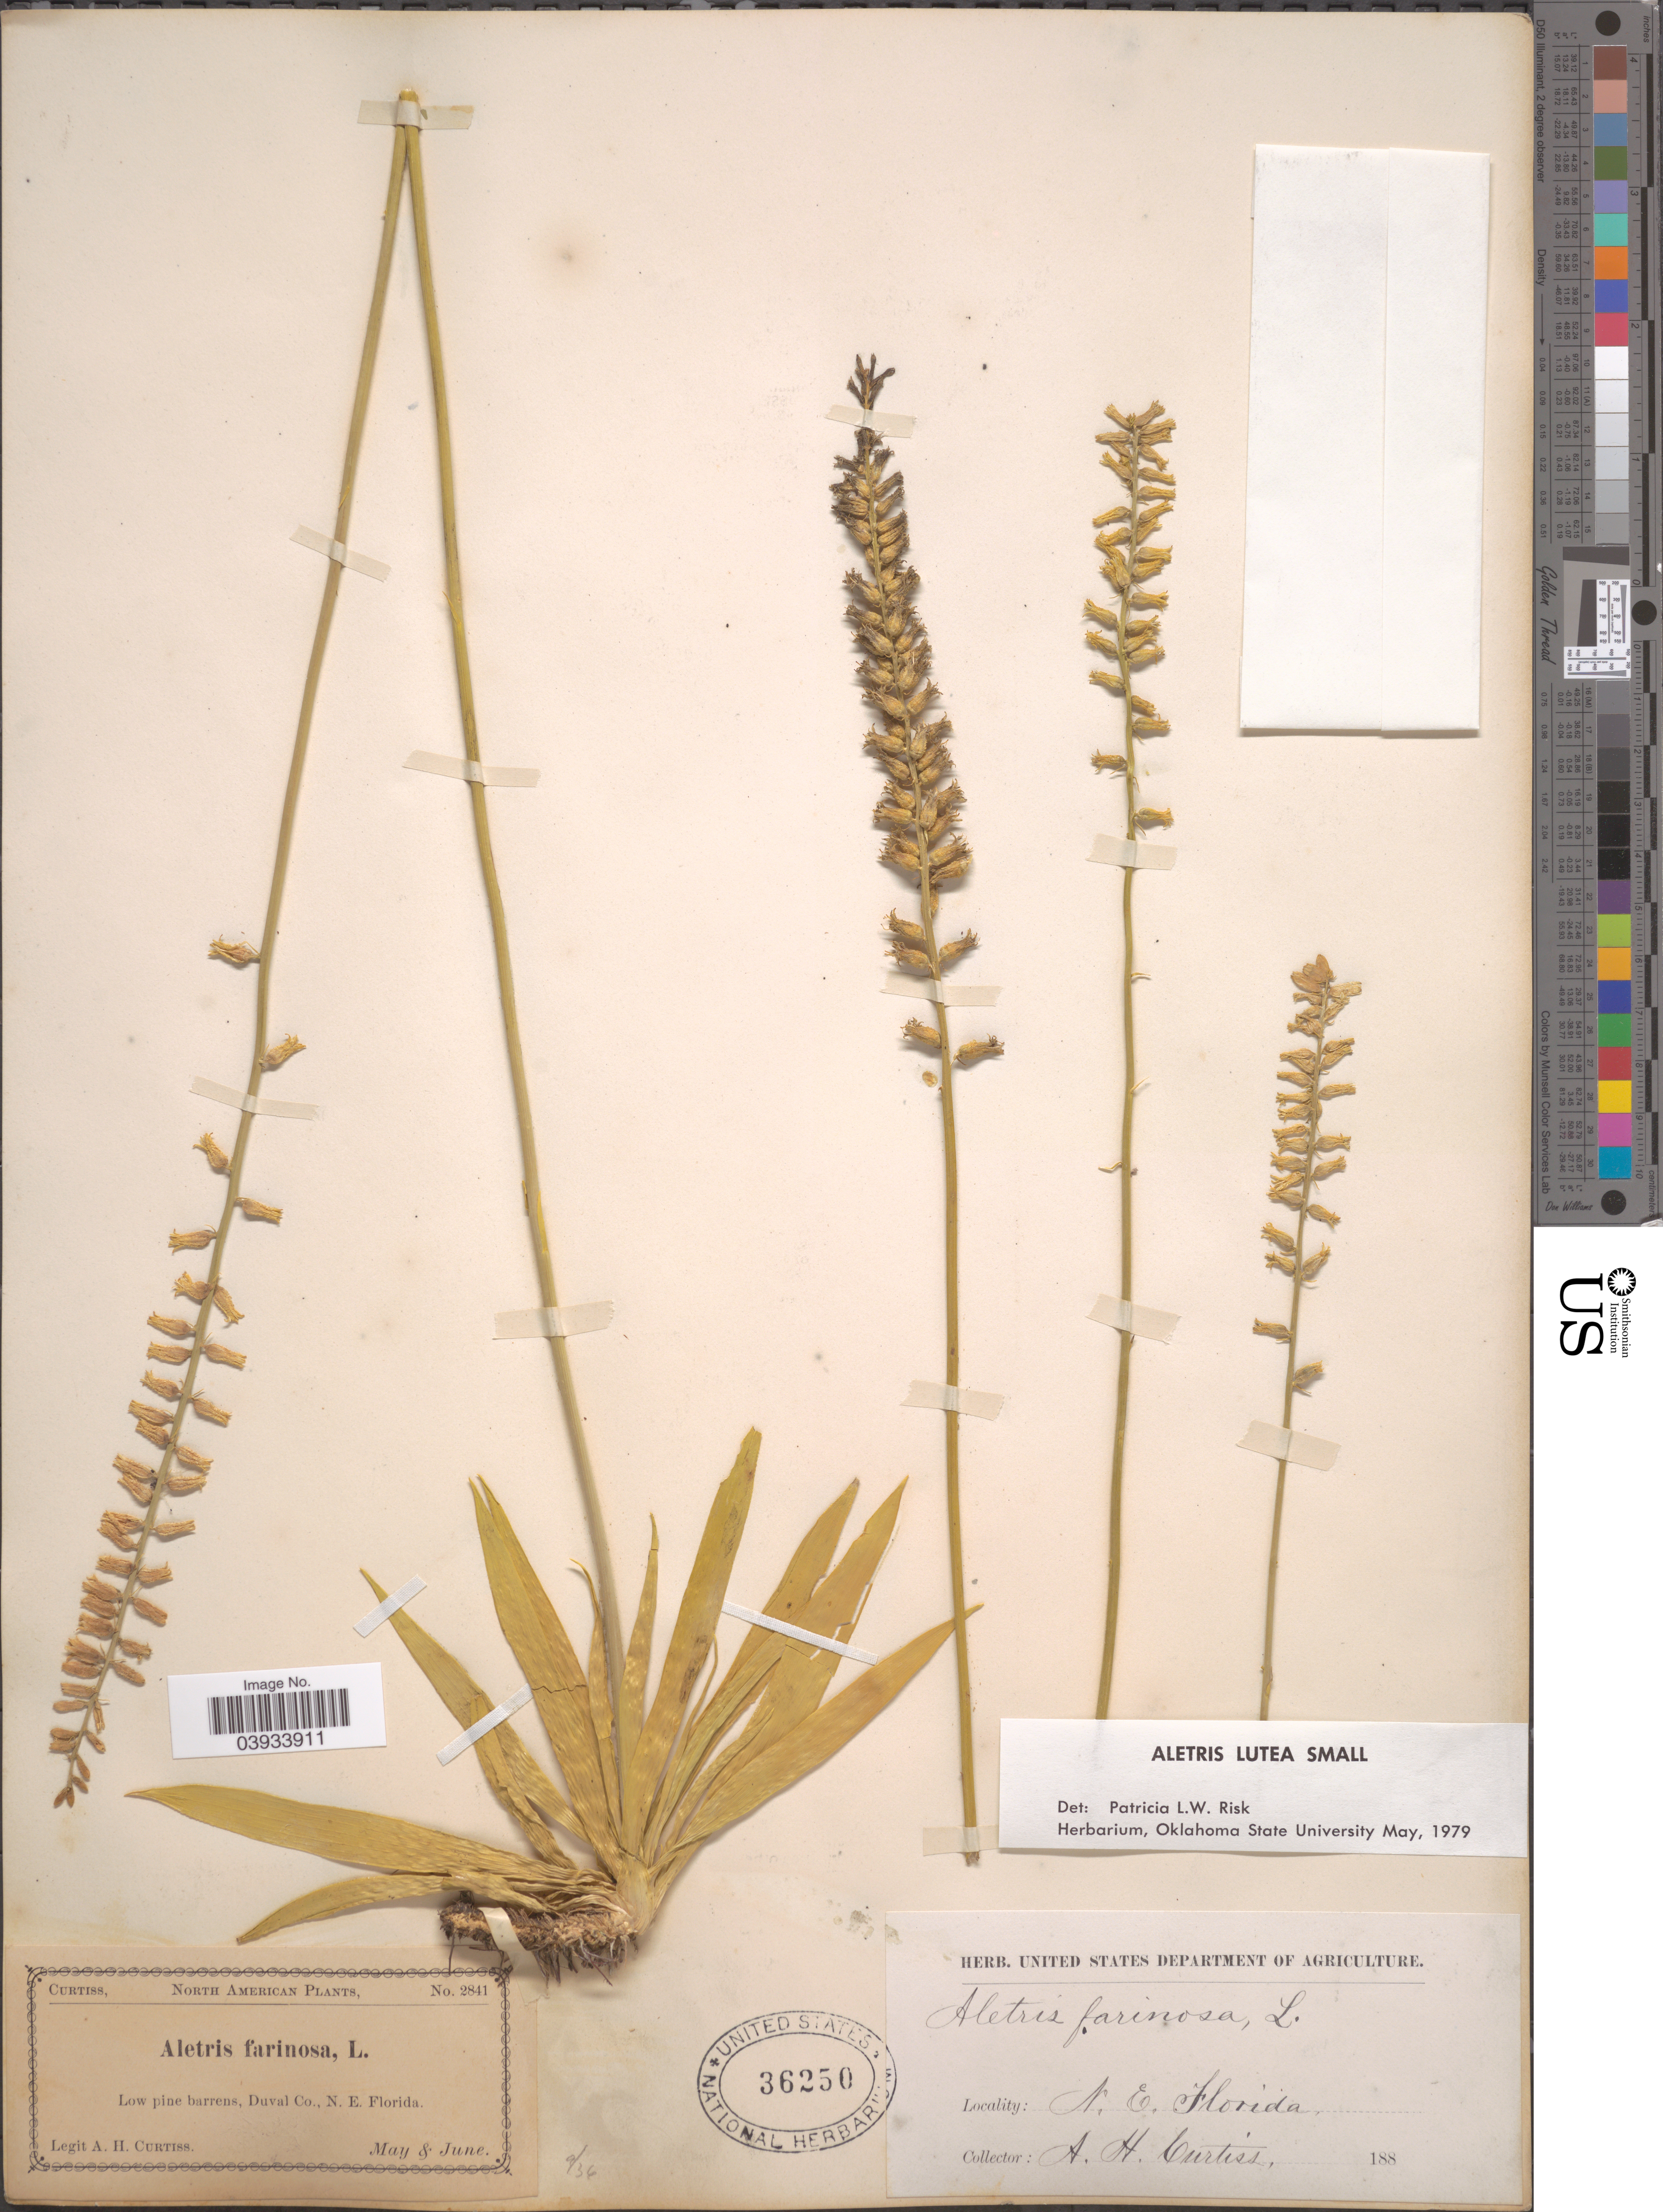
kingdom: Plantae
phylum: Tracheophyta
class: Liliopsida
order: Dioscoreales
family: Nartheciaceae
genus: Aletris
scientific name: Aletris lutea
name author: Small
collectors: A. H. Curtiss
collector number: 2841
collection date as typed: May & June 188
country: United States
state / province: Florida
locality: Duval Co., N.E. Florida.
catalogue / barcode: US 36250